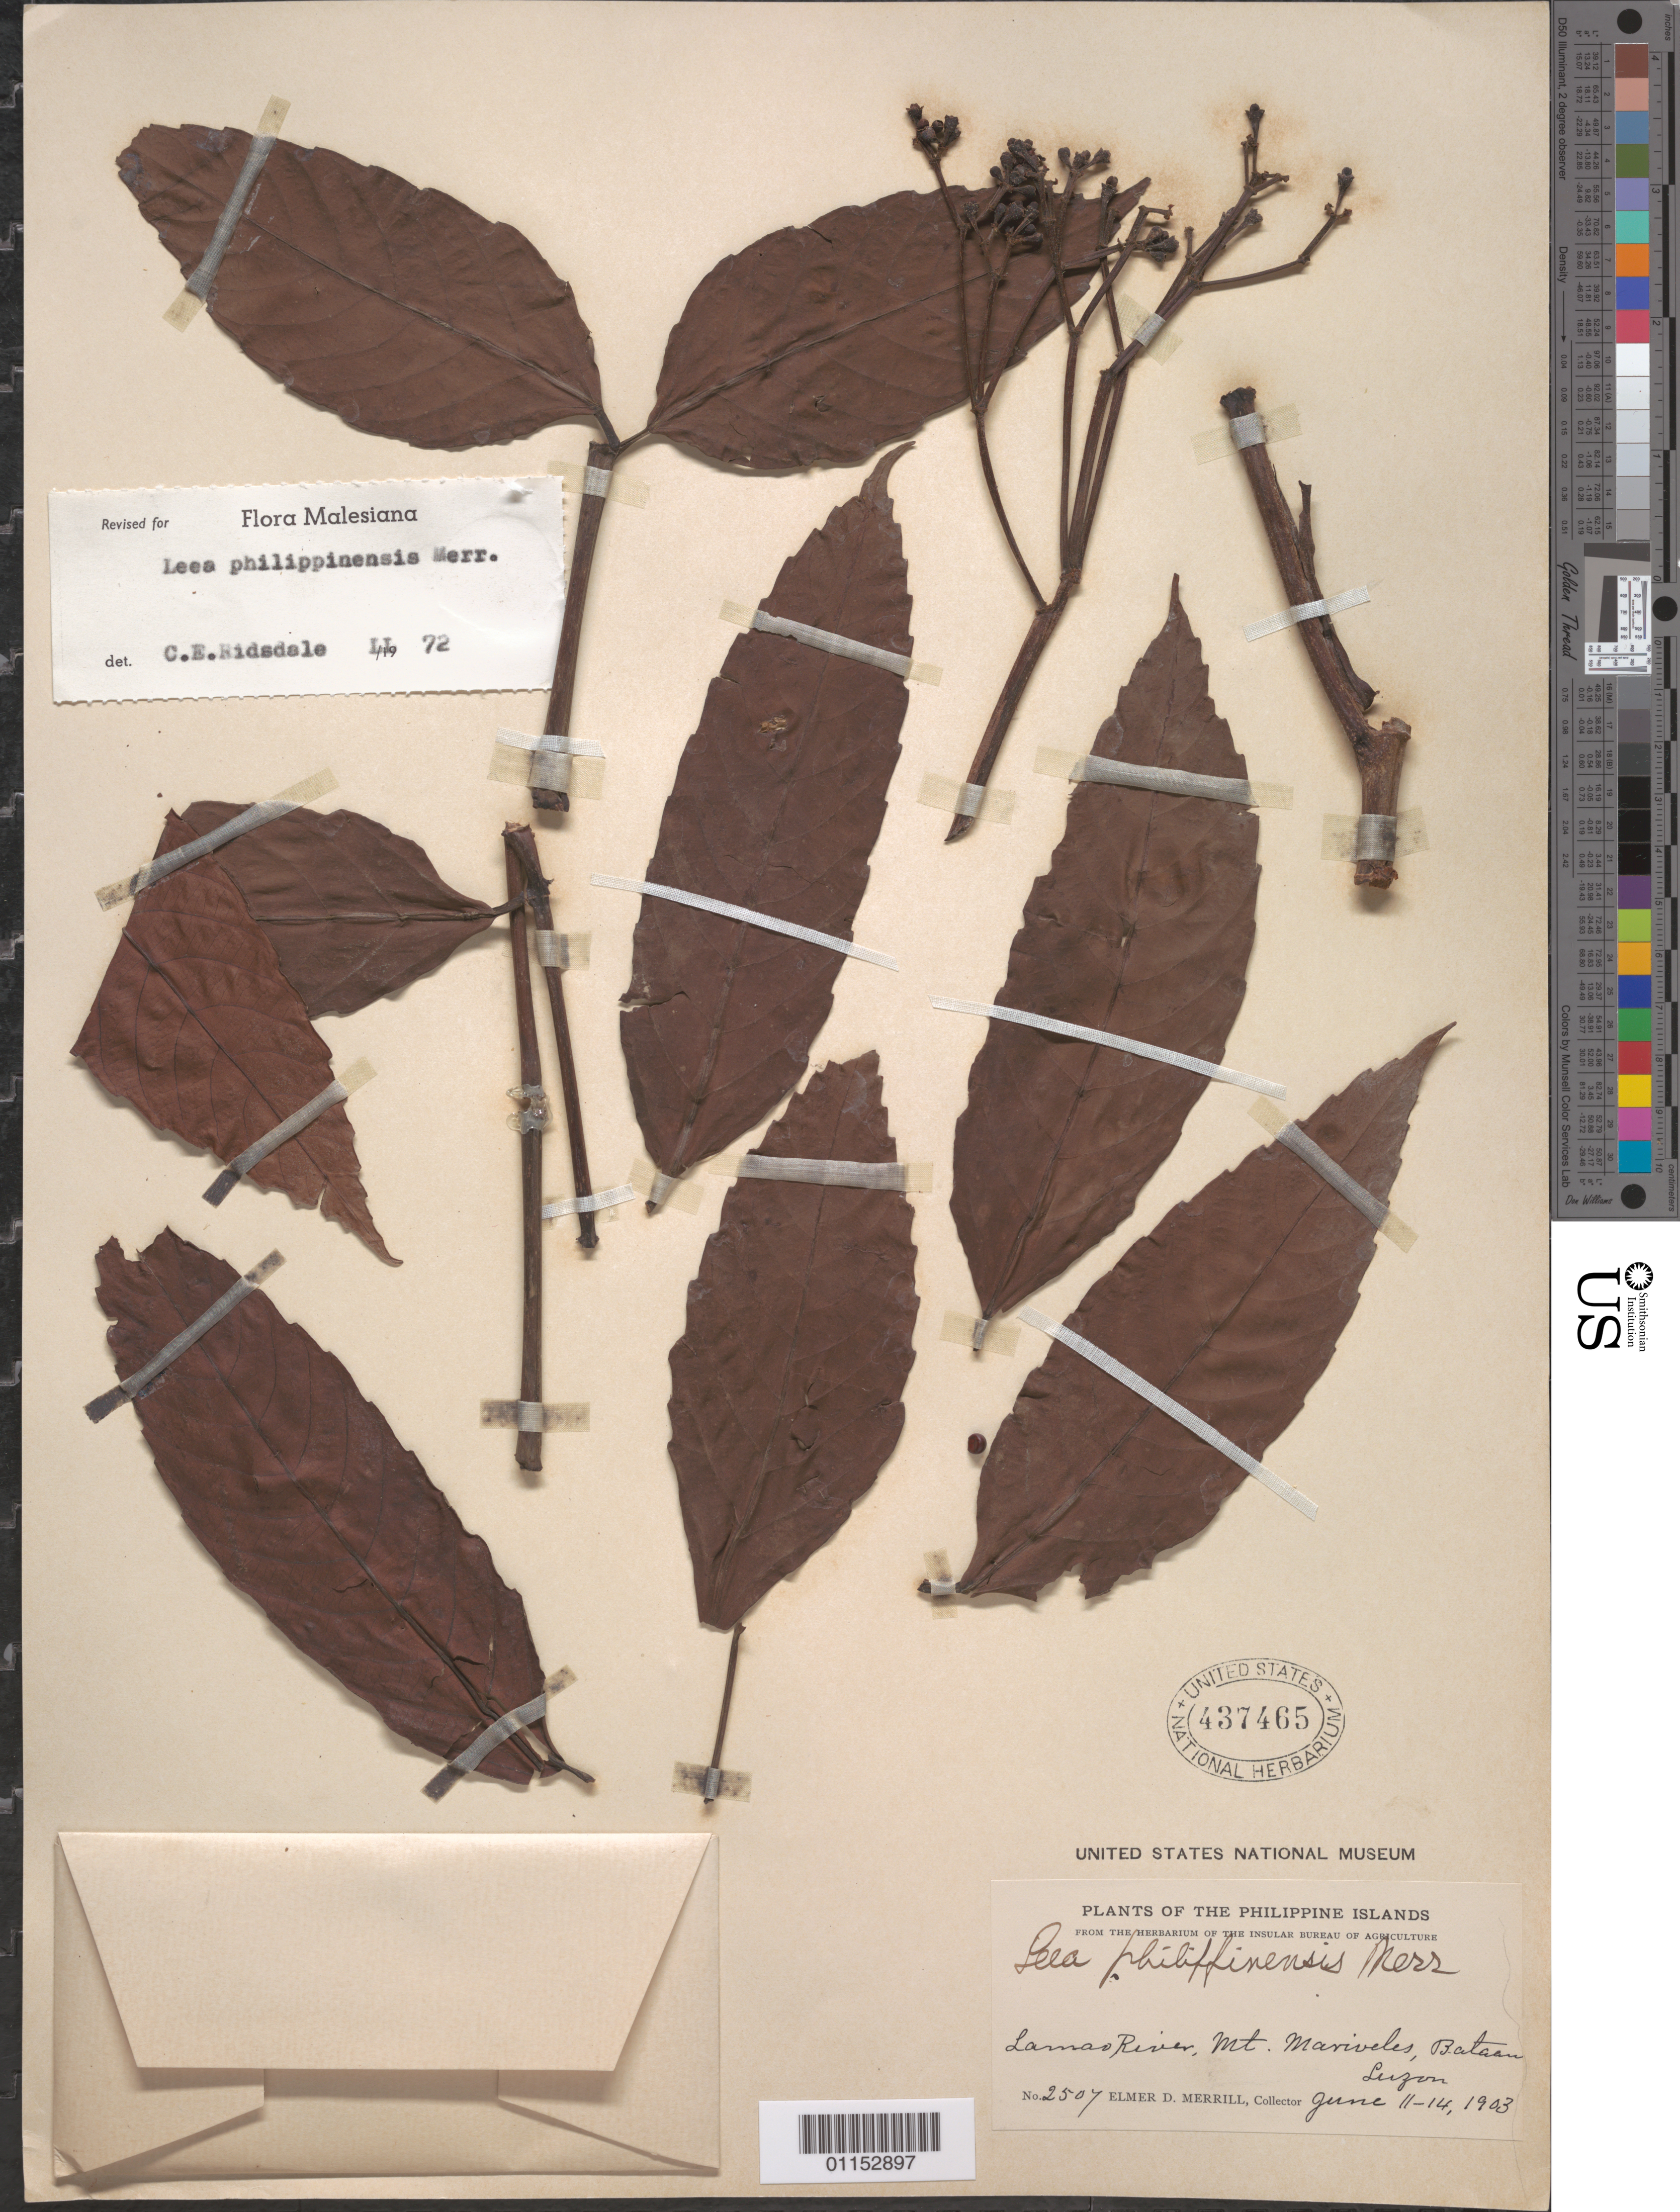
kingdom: Plantae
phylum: Tracheophyta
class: Magnoliopsida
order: Vitales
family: Vitaceae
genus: Leea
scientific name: Leea philippinensis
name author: Merr.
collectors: E. D. Merrill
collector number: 2507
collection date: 1903-06-11/1903-06-14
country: Philippines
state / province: Central Luzon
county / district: Bataan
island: Luzon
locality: Lamao River, Mt Mariveles. Luzon.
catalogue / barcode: US 437465